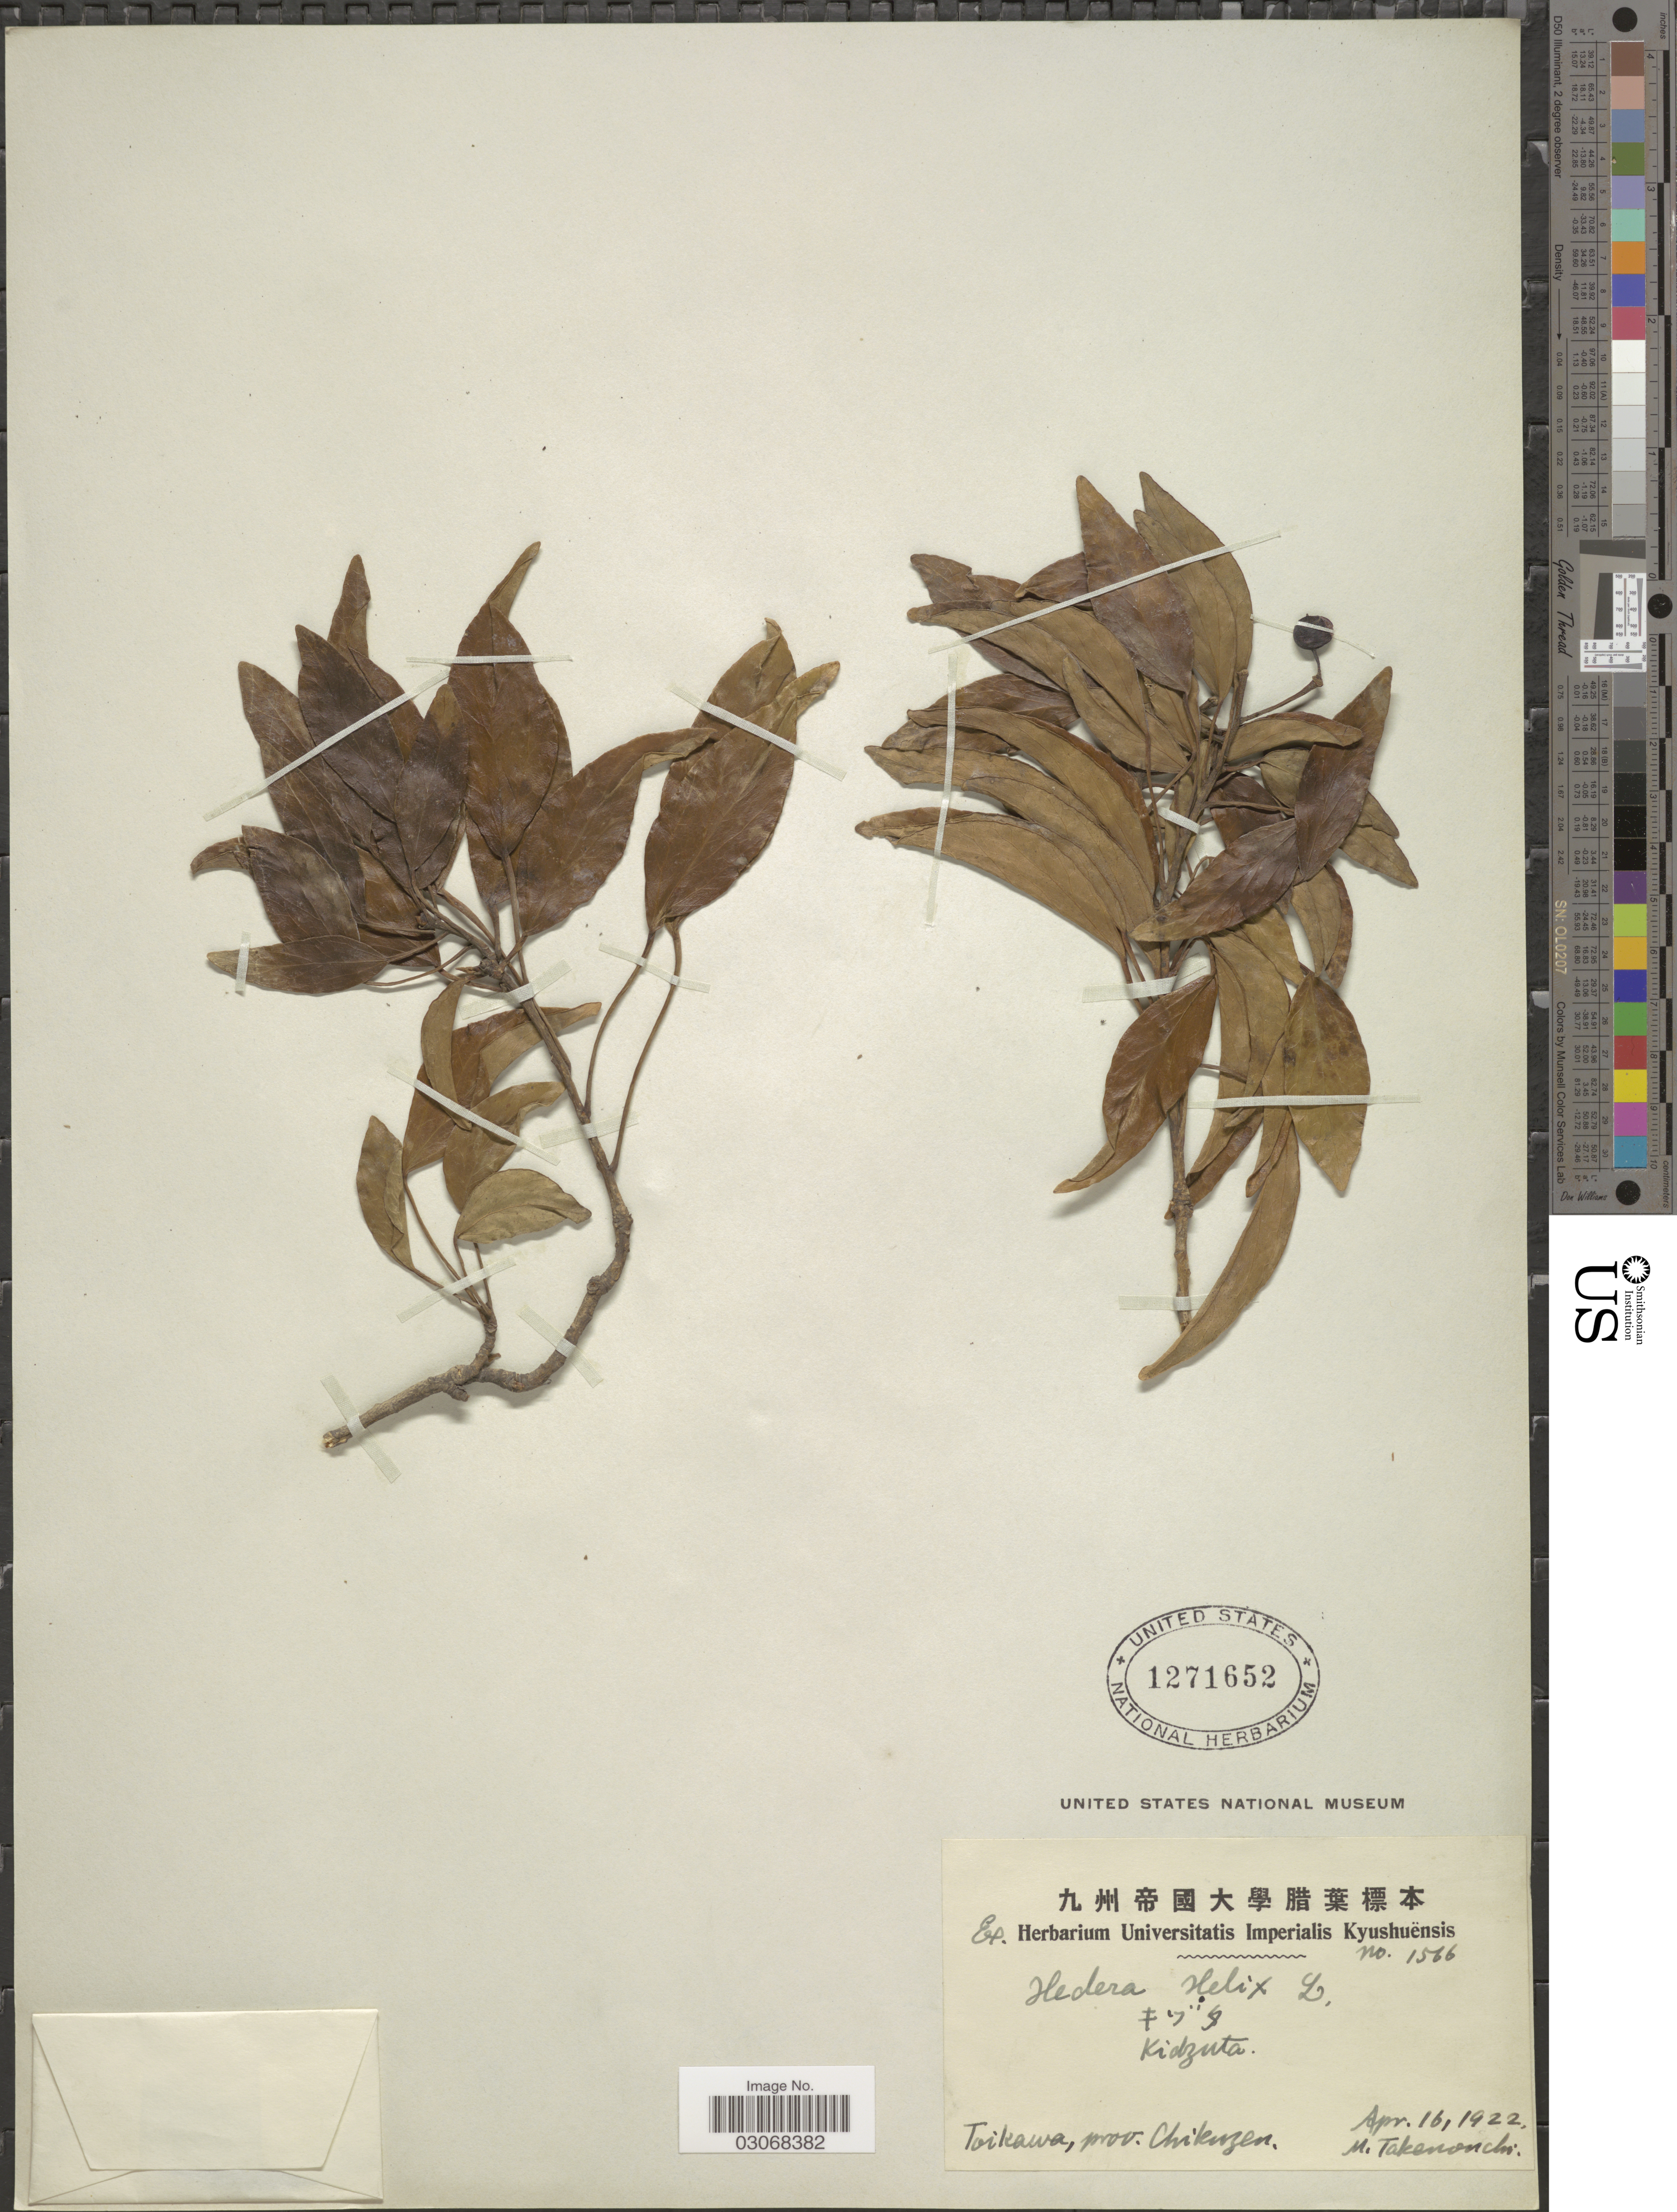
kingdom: Plantae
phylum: Tracheophyta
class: Magnoliopsida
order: Apiales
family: Araliaceae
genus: Hedera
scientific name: Hedera rhombea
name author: (Miq.) Bean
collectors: M. Takenonchi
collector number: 1566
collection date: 1922-04-16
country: Japan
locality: Toikawa, prov. Chikuzen.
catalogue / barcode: US 1271652